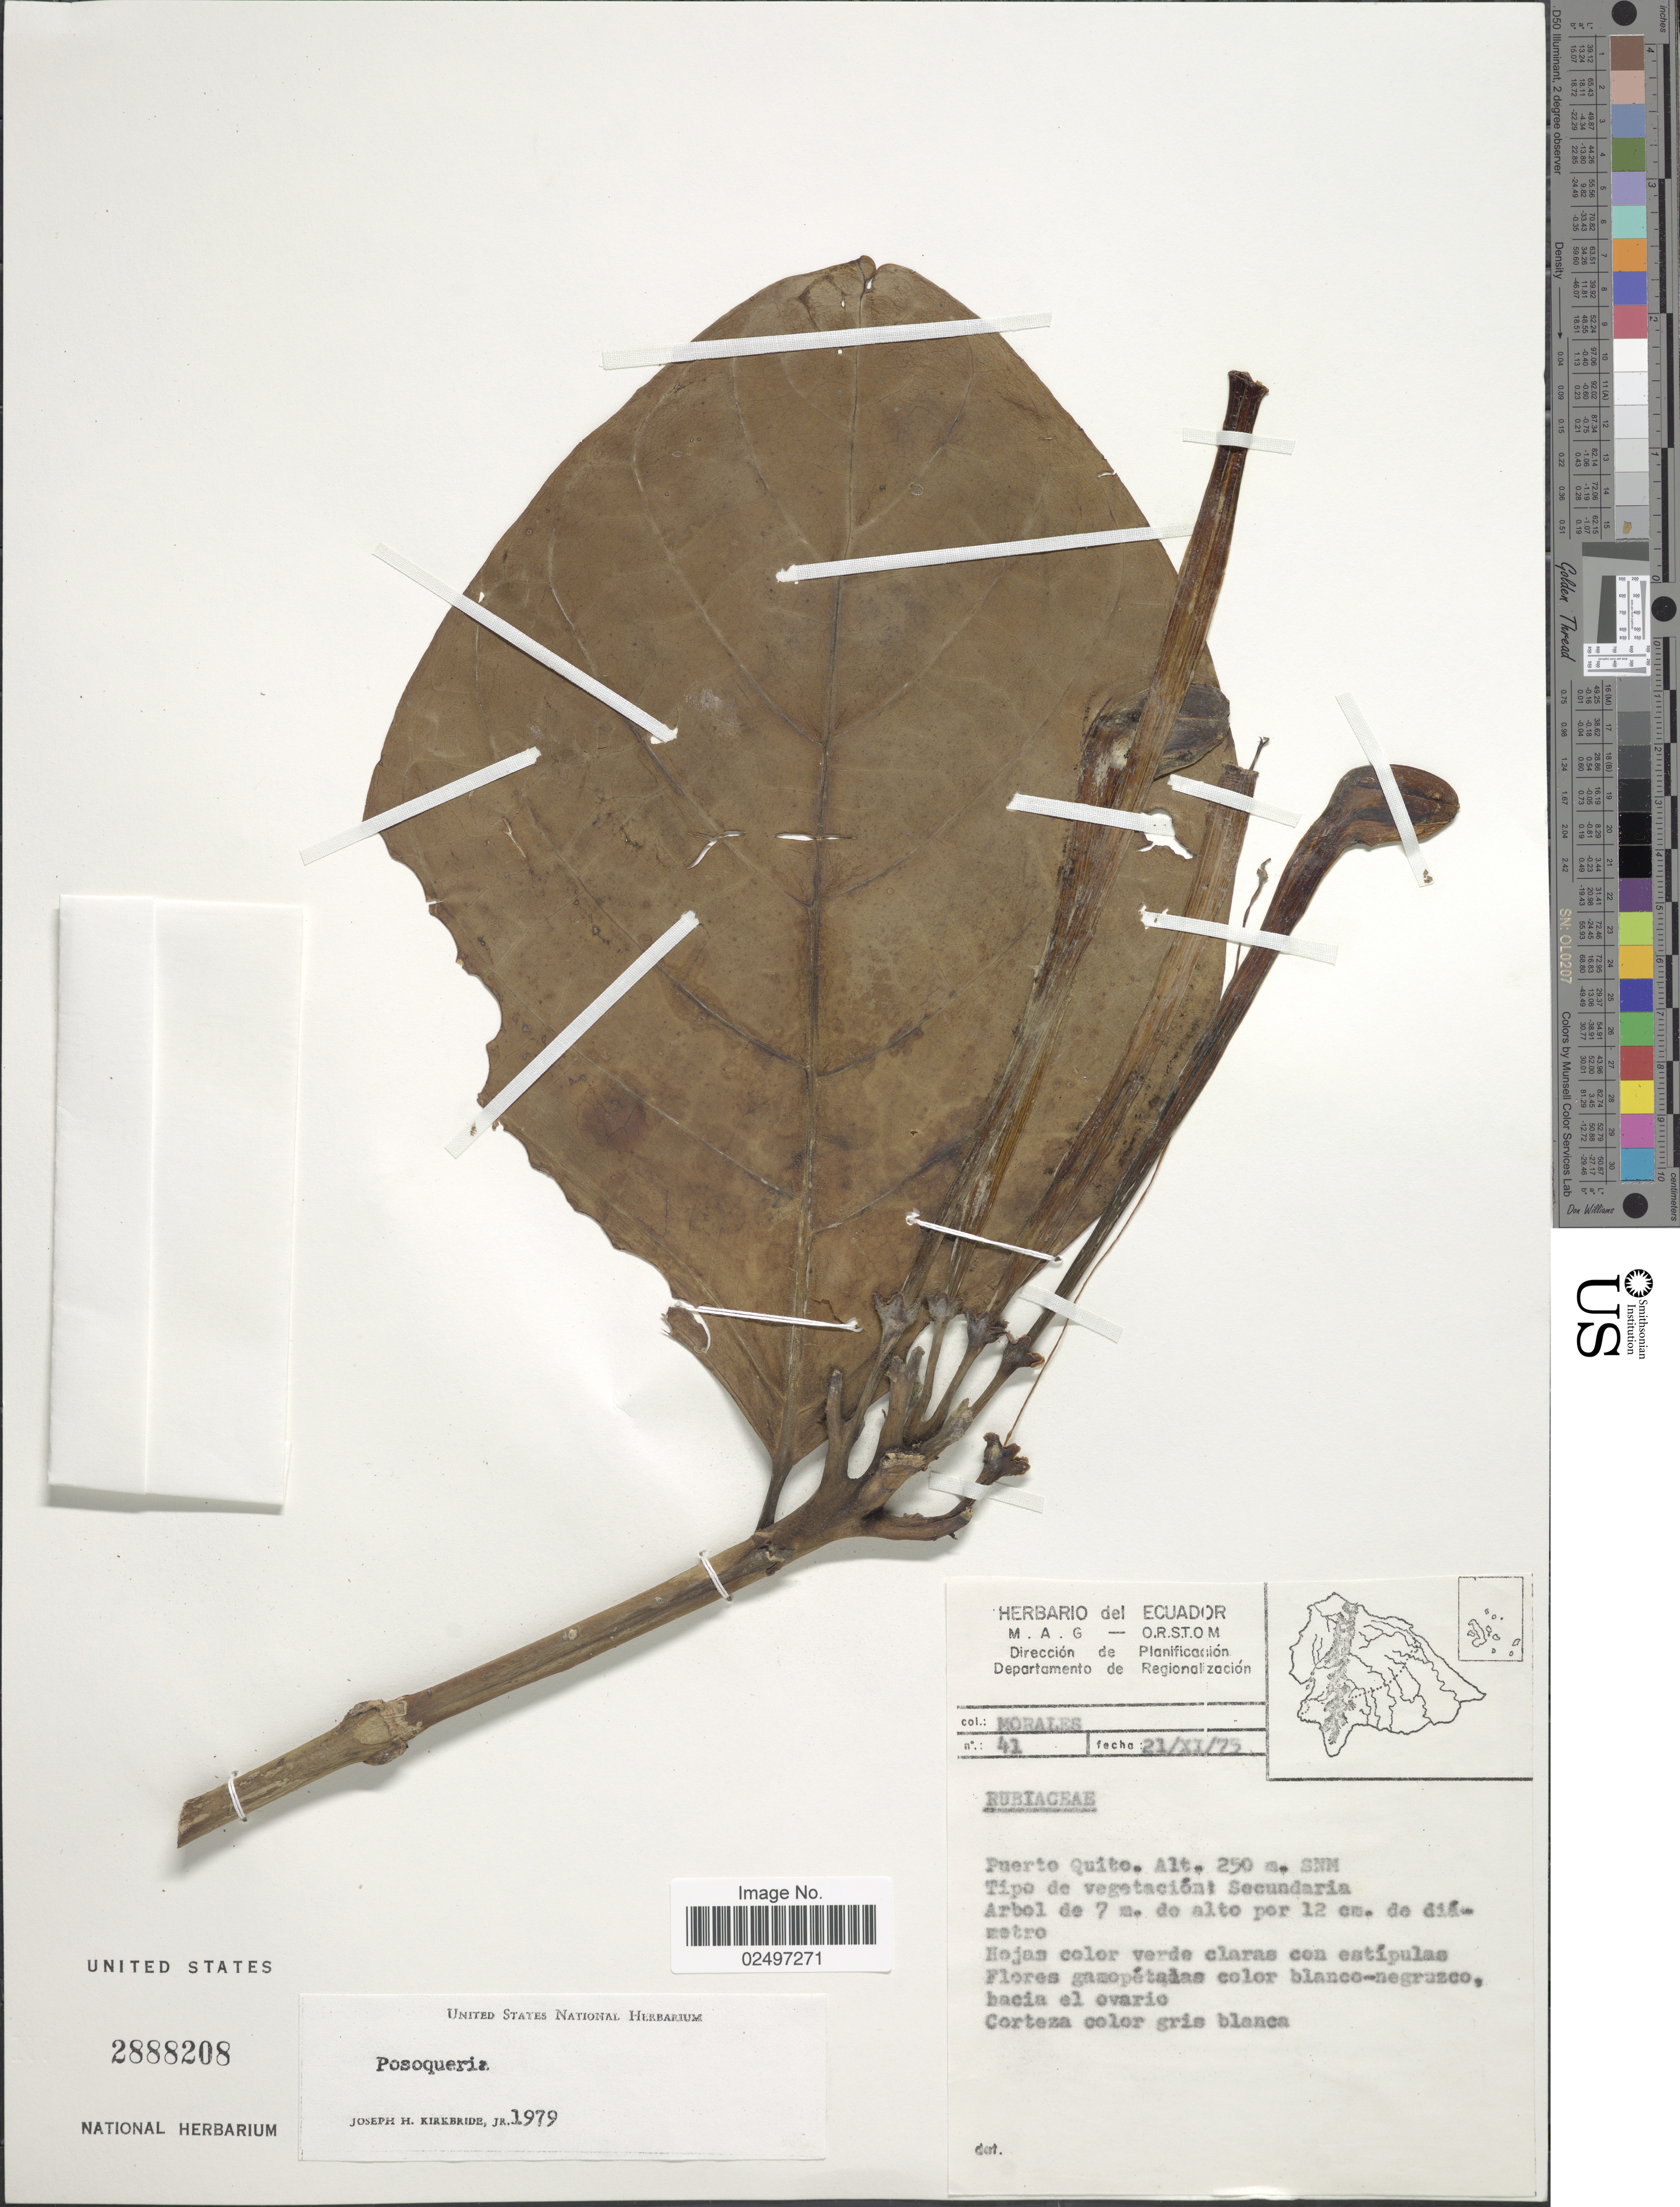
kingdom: Plantae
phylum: Tracheophyta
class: Magnoliopsida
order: Gentianales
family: Rubiaceae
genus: Posoqueria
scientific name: Posoqueria sp.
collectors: Morales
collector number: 41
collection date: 1975-11-21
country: Ecuador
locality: Puerto Quito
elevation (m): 250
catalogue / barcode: US 2888208